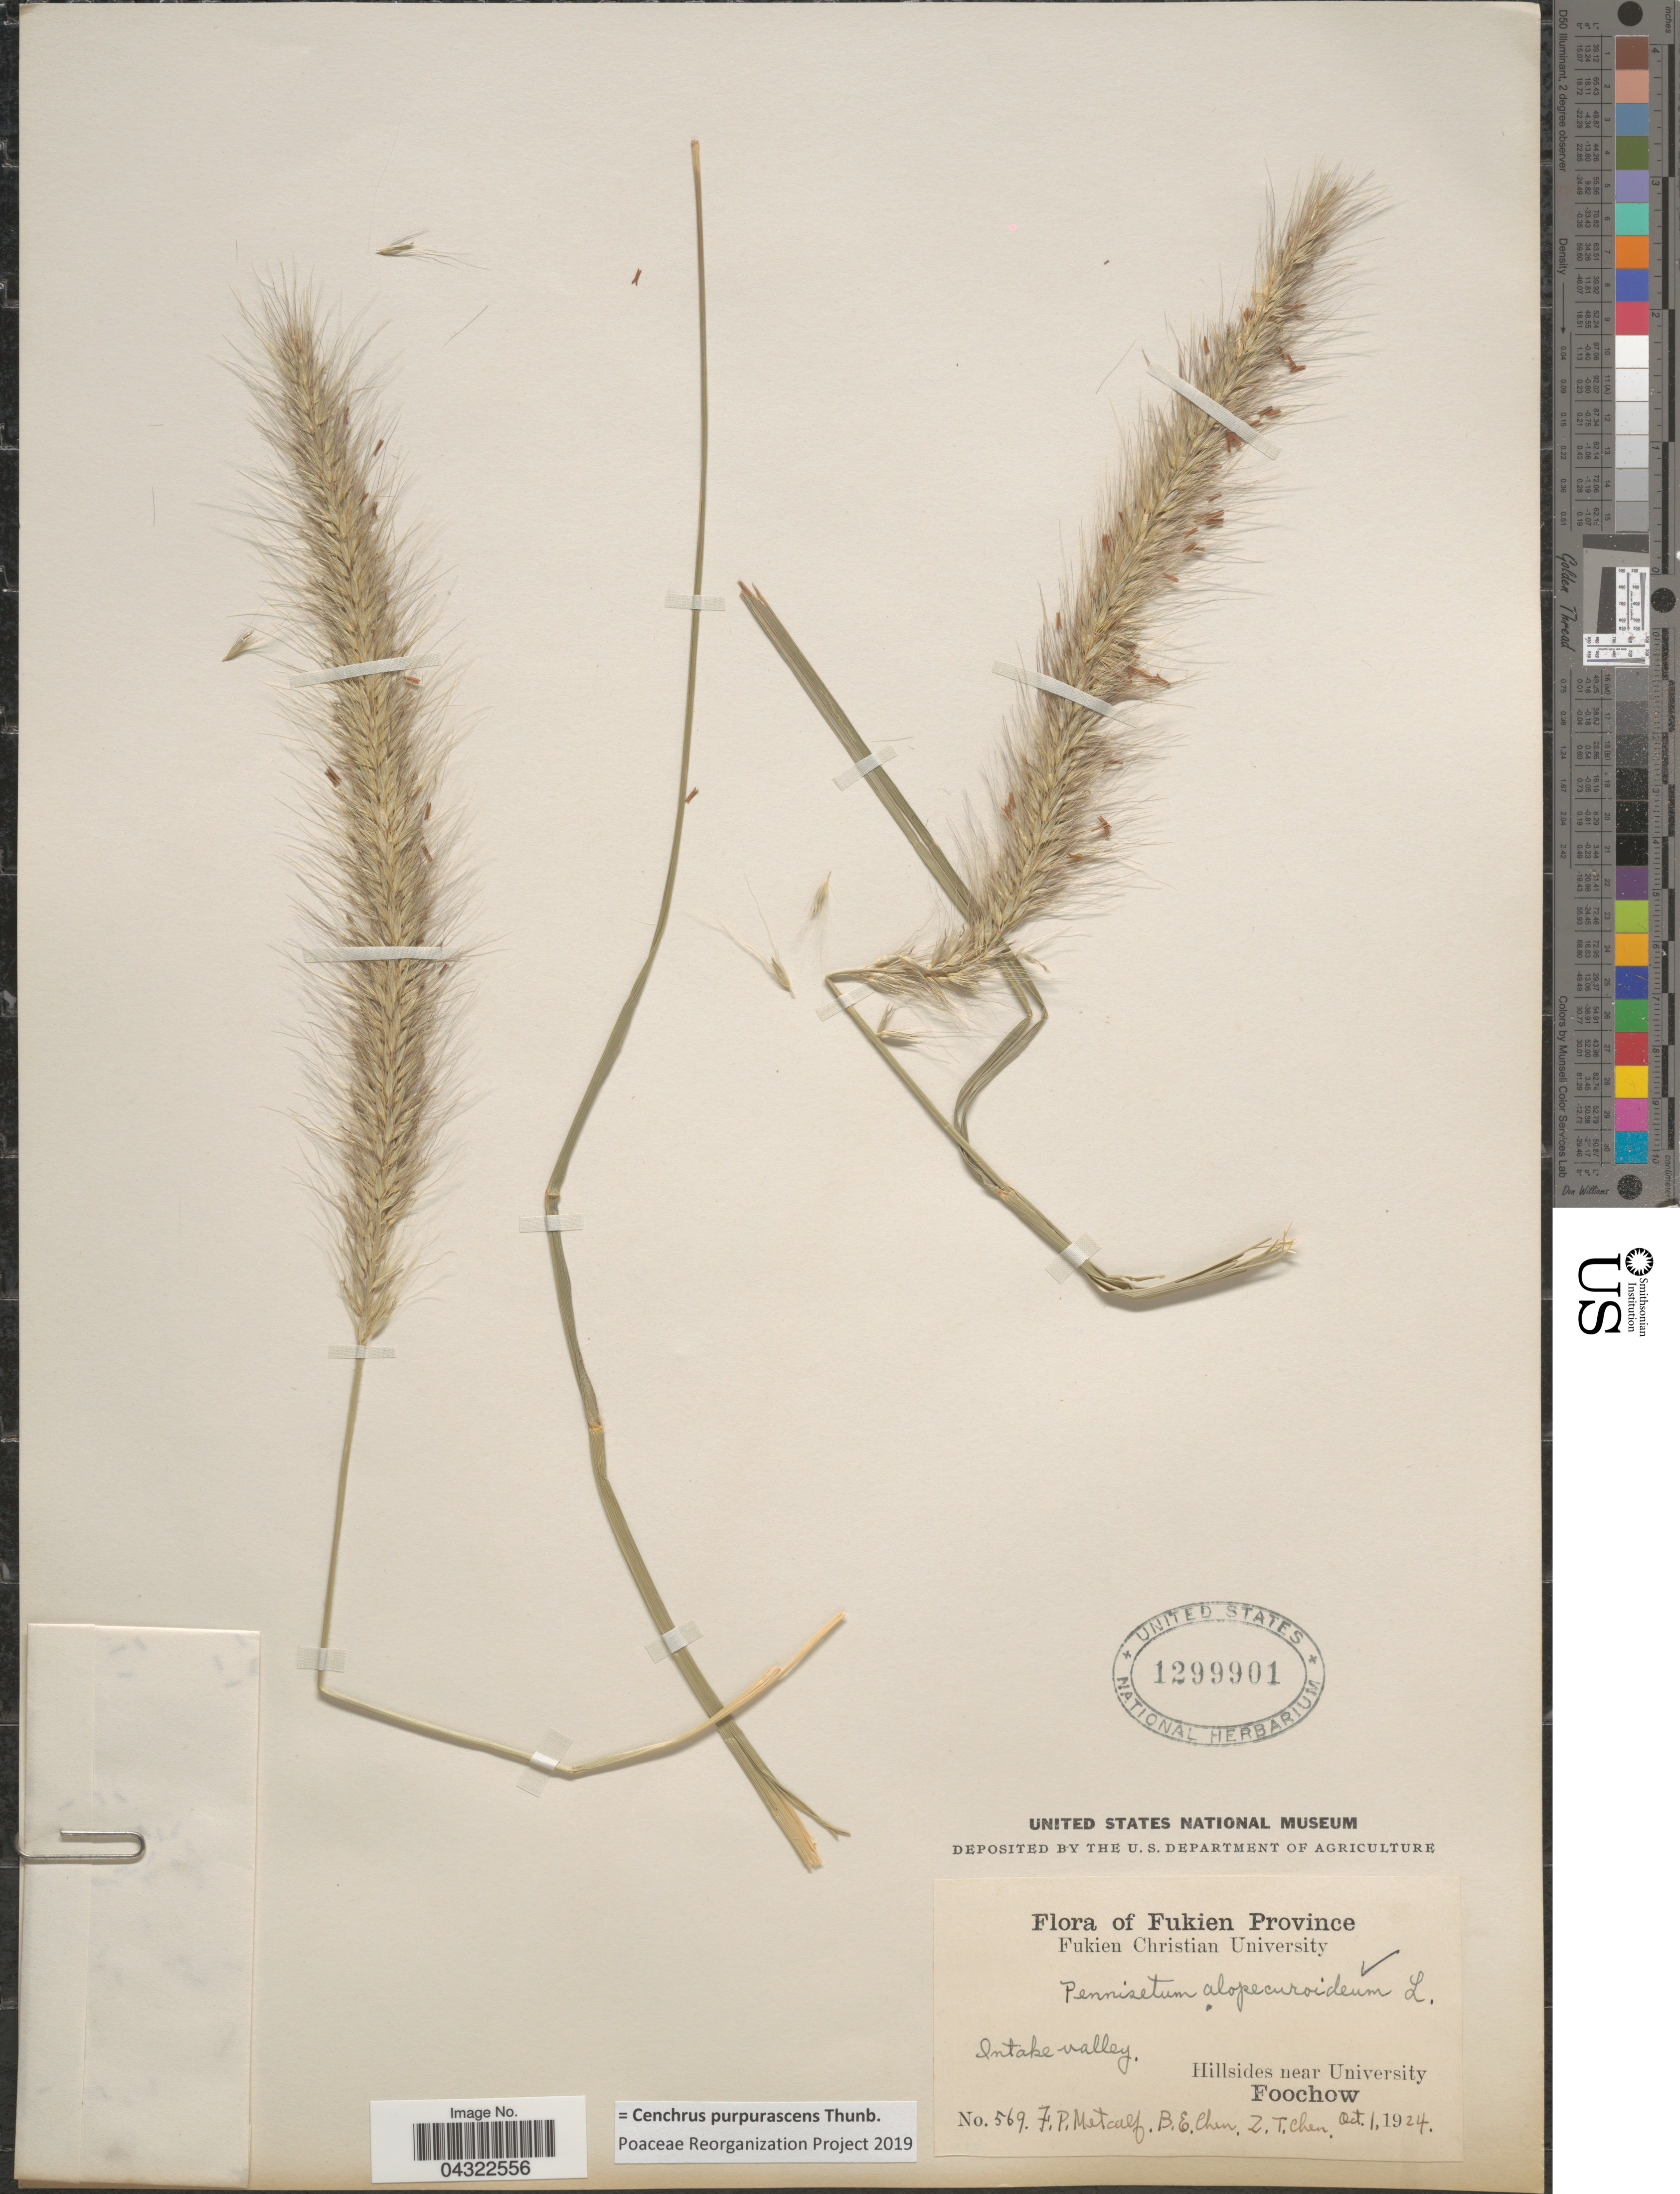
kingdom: Plantae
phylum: Tracheophyta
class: Liliopsida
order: Poales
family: Poaceae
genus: Cenchrus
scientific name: Cenchrus purpurascens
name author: Thunb.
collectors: F. Metcalf, B. Chen & Z. Chen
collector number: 569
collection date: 1924-10-01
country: China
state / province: Fujian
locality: Fukien Province. Intake valley. Hillsides near University. Foochow.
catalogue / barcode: US 1299901